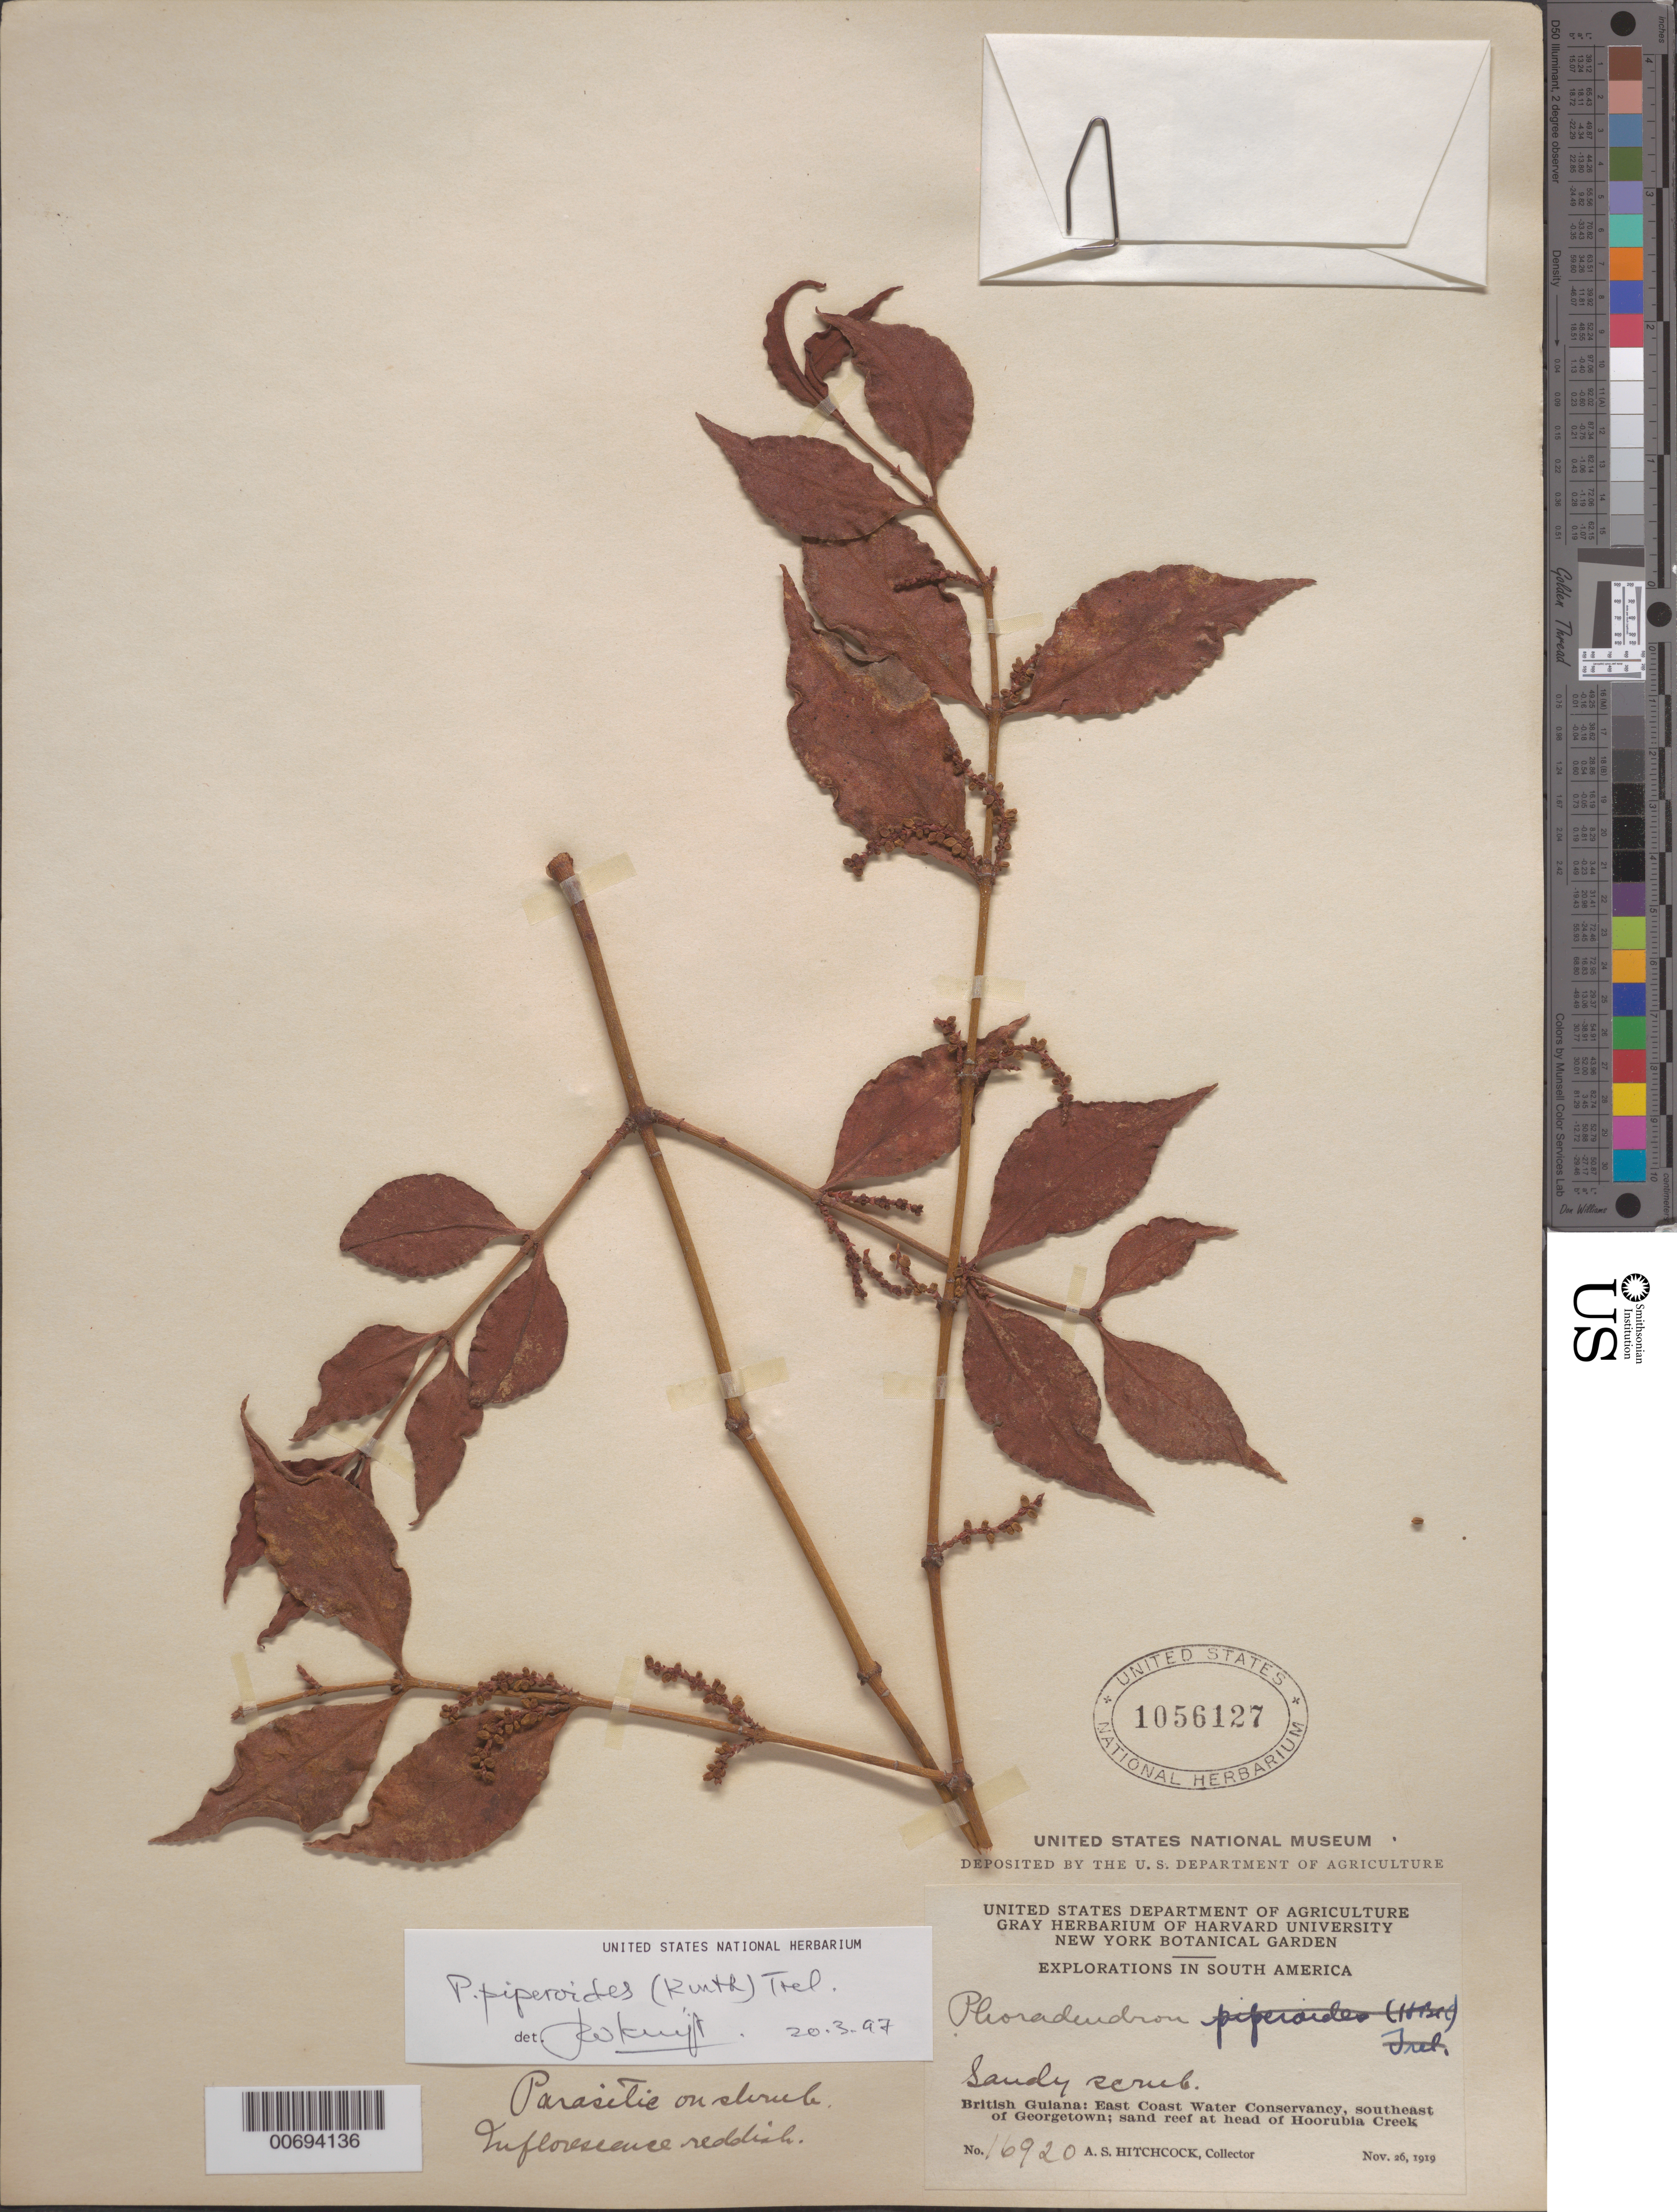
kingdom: Plantae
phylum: Tracheophyta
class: Magnoliopsida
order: Santalales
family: Viscaceae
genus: Phoradendron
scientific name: Phoradendron piperoides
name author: (Kunth) Trel.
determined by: Kuijt, Job, (CANADA)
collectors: A. S. Hitchcock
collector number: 16920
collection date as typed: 26-Nov-19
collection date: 1919-11-26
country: Guyana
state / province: Demerara-Mahaica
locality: Hoorubea Creek, head of, SE of Georgetown, East Coast Water Conservancy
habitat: Sandy scrub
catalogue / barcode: US 1056127